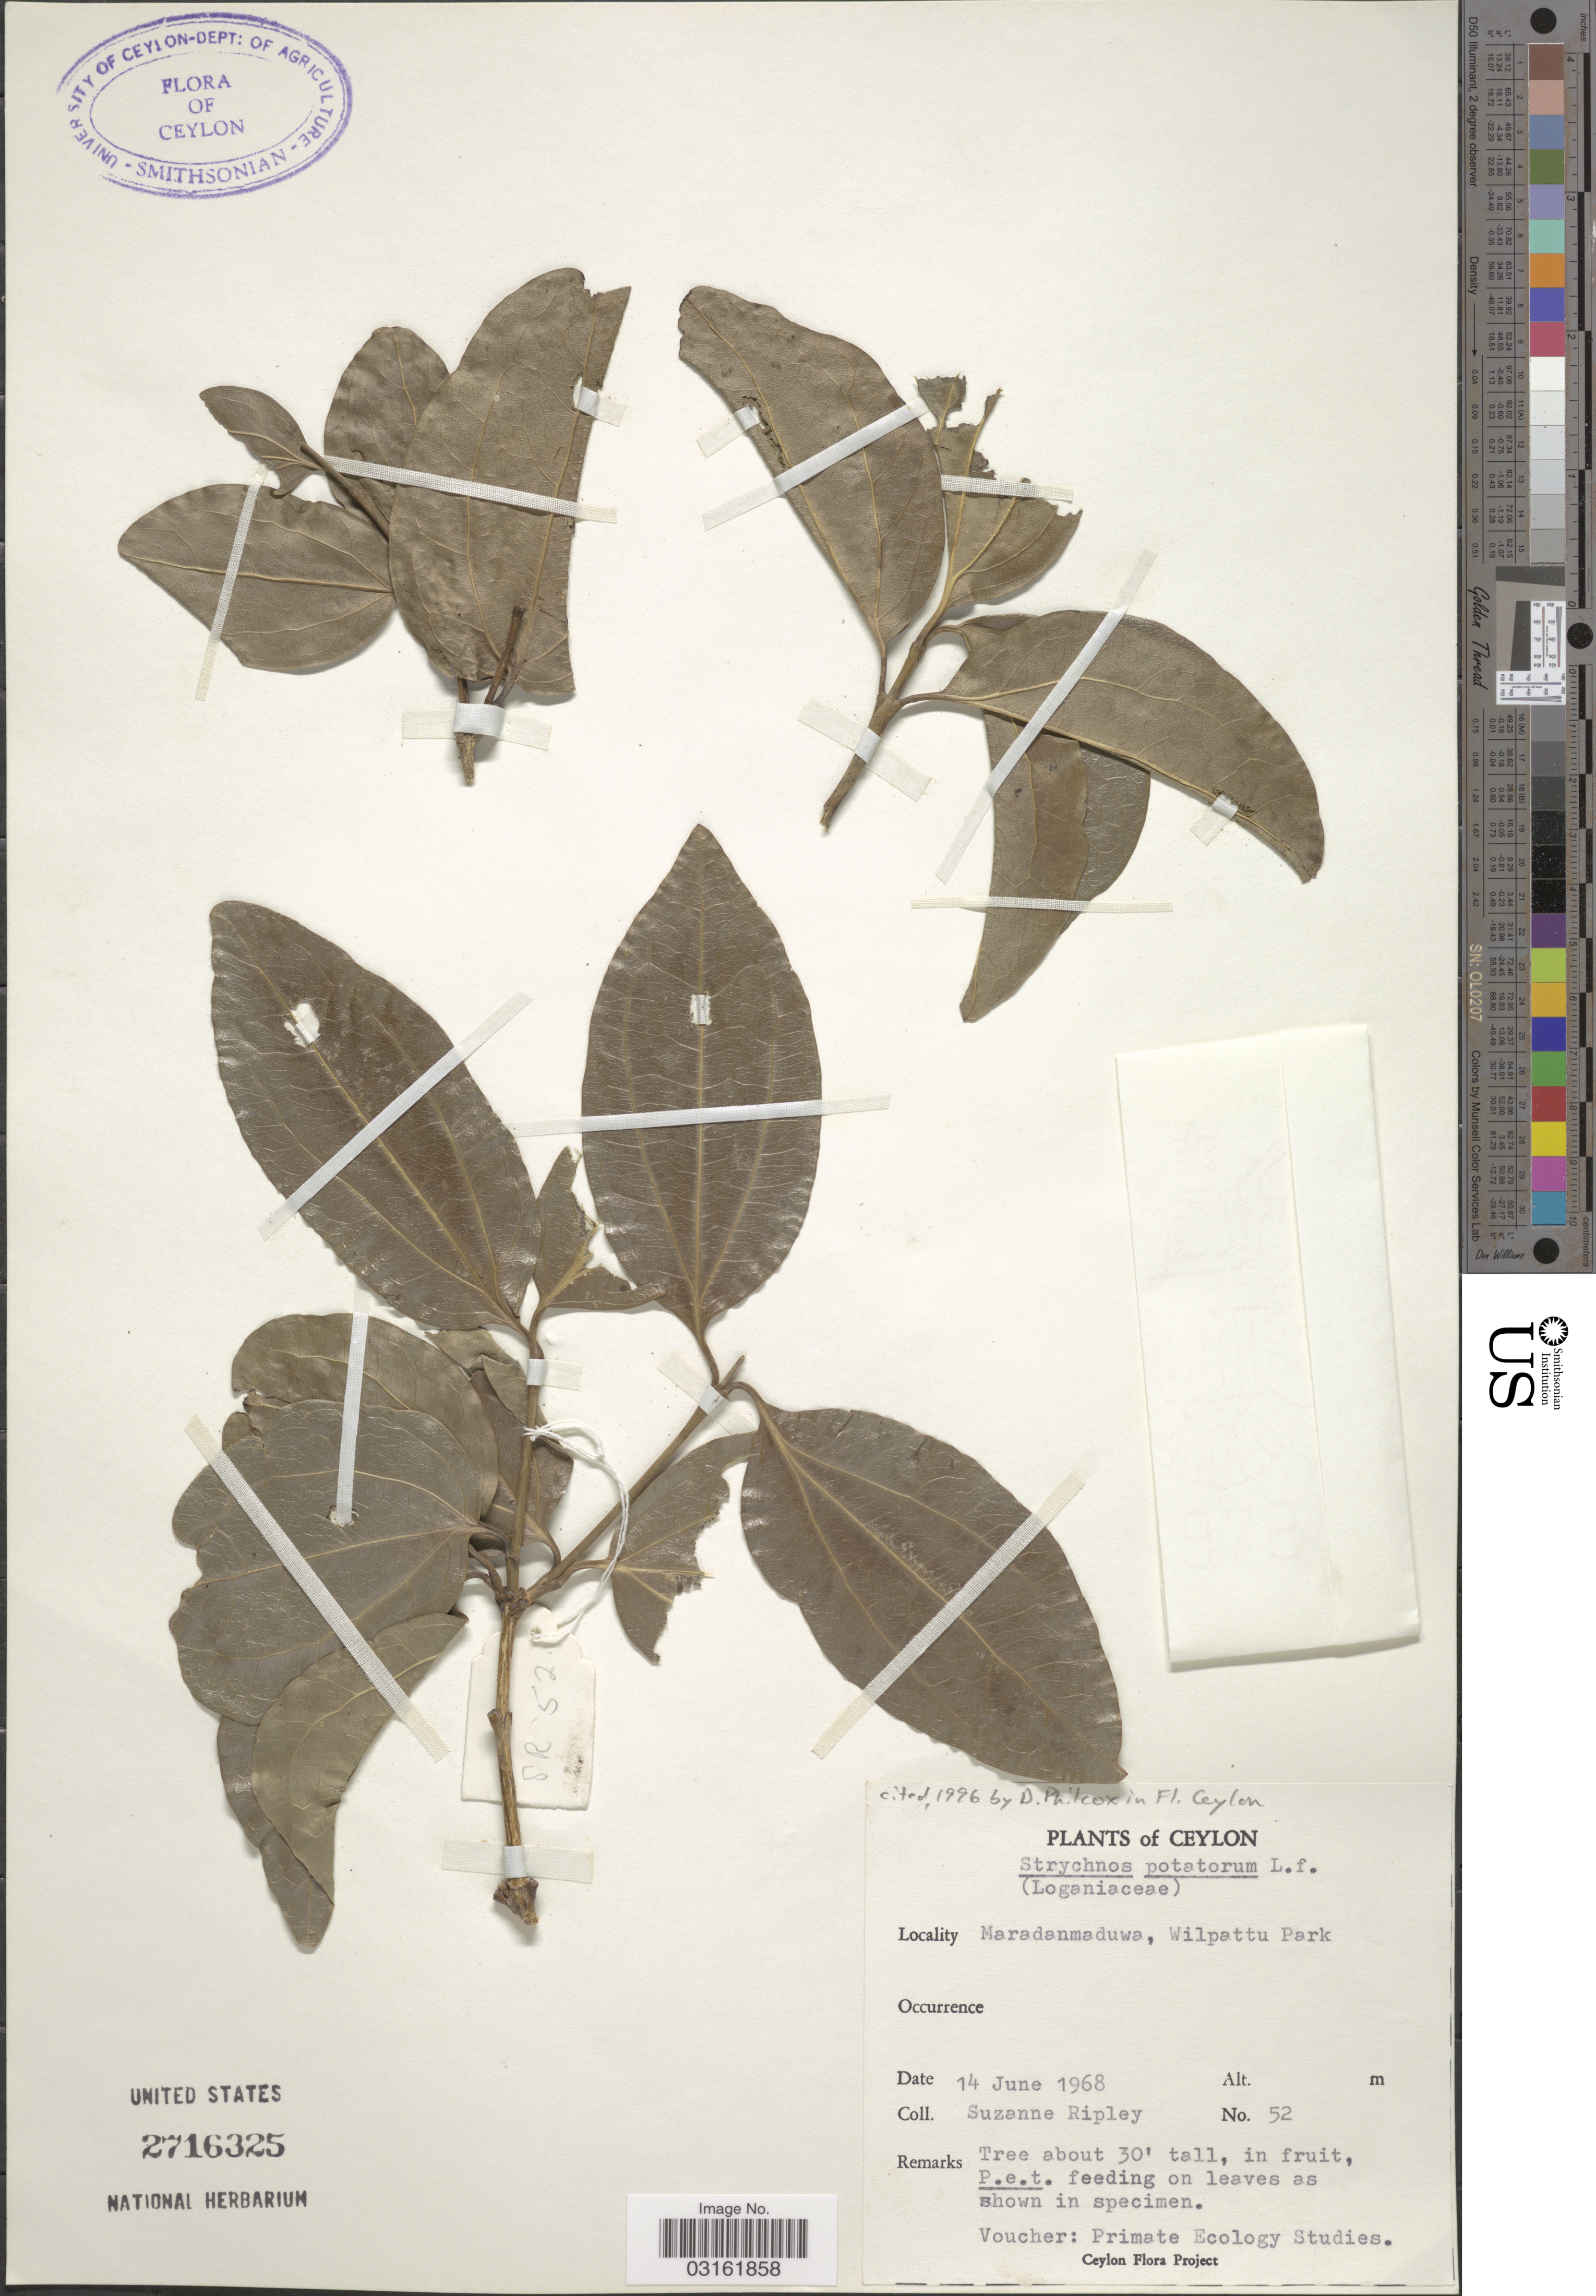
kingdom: Plantae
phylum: Tracheophyta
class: Magnoliopsida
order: Gentianales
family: Loganiaceae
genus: Strychnos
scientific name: Strychnos potatorum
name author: L. f.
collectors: S. Ripley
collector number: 52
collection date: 1968-06-14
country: Sri Lanka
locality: Ceylon. Maradanmaduwa, Wilpattu Park.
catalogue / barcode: US 2716325